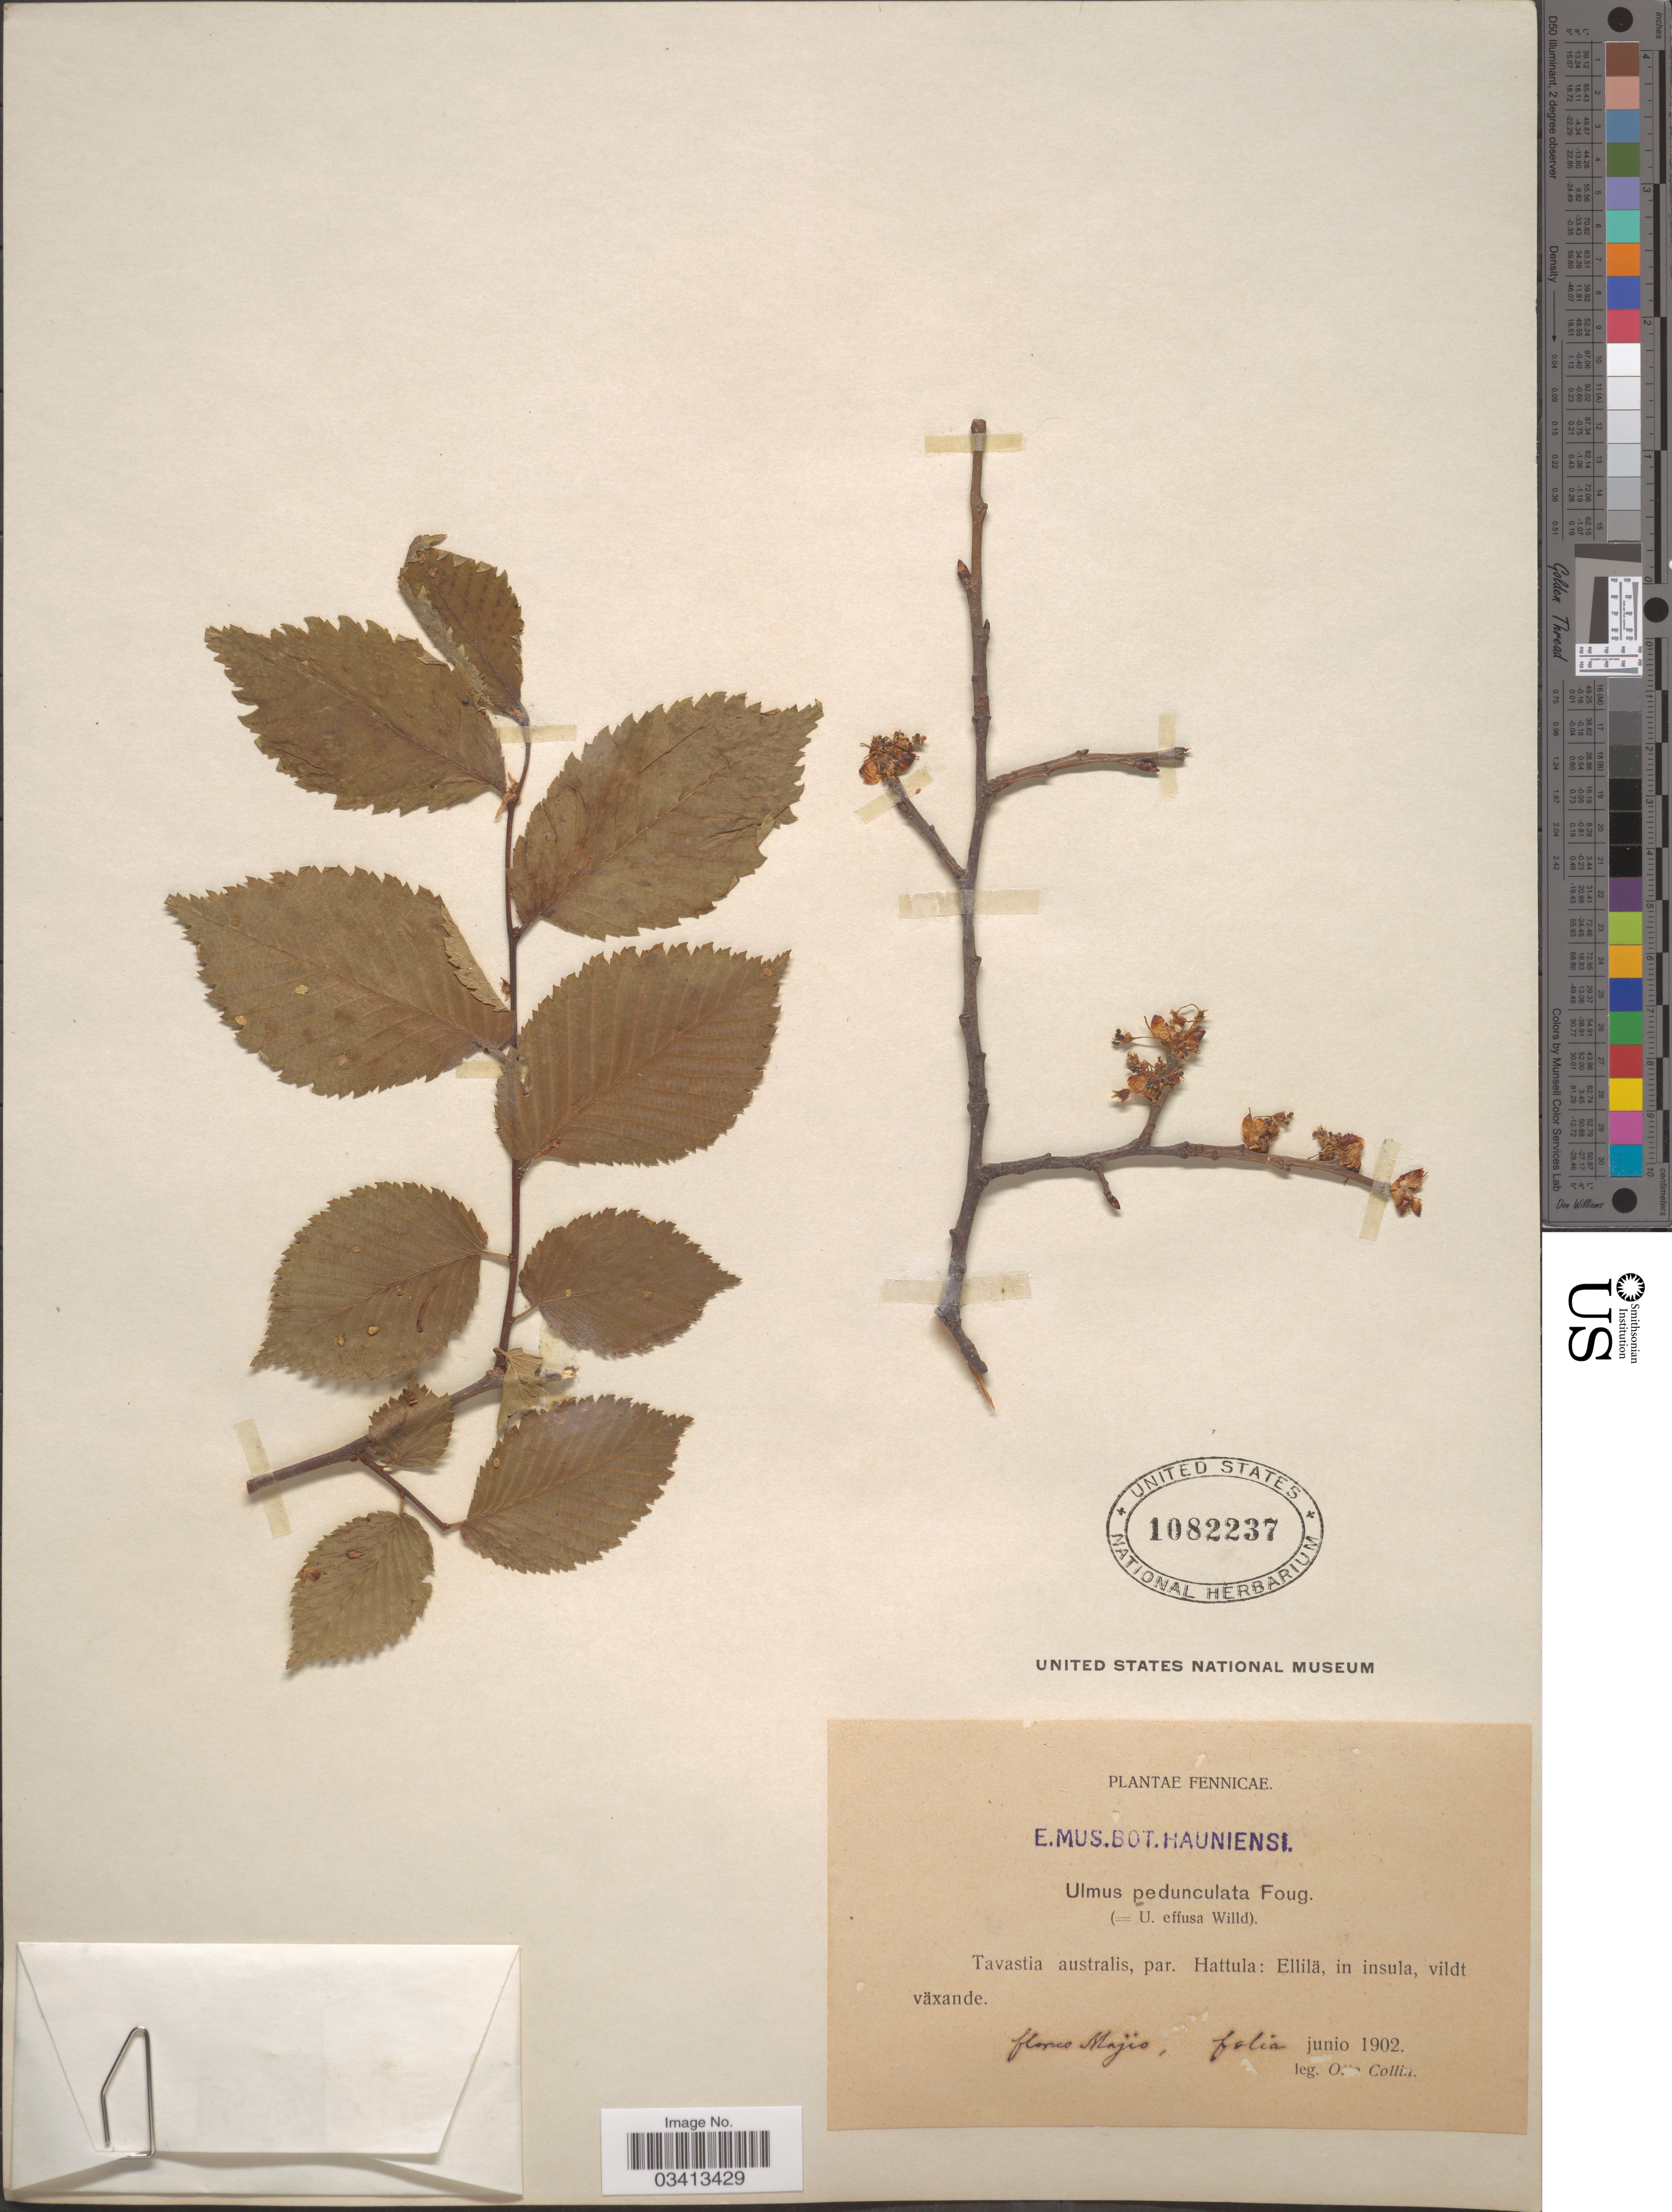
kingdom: Plantae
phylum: Tracheophyta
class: Magnoliopsida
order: Rosales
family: Ulmaceae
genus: Ulmus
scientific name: Ulmus pedunculata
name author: Foug.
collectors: O. Collin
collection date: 1902-06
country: Finland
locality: Fennicae. Tavastia australis, par. Hattula: Ellilä, in insula, vildt växande.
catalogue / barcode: US 1082237